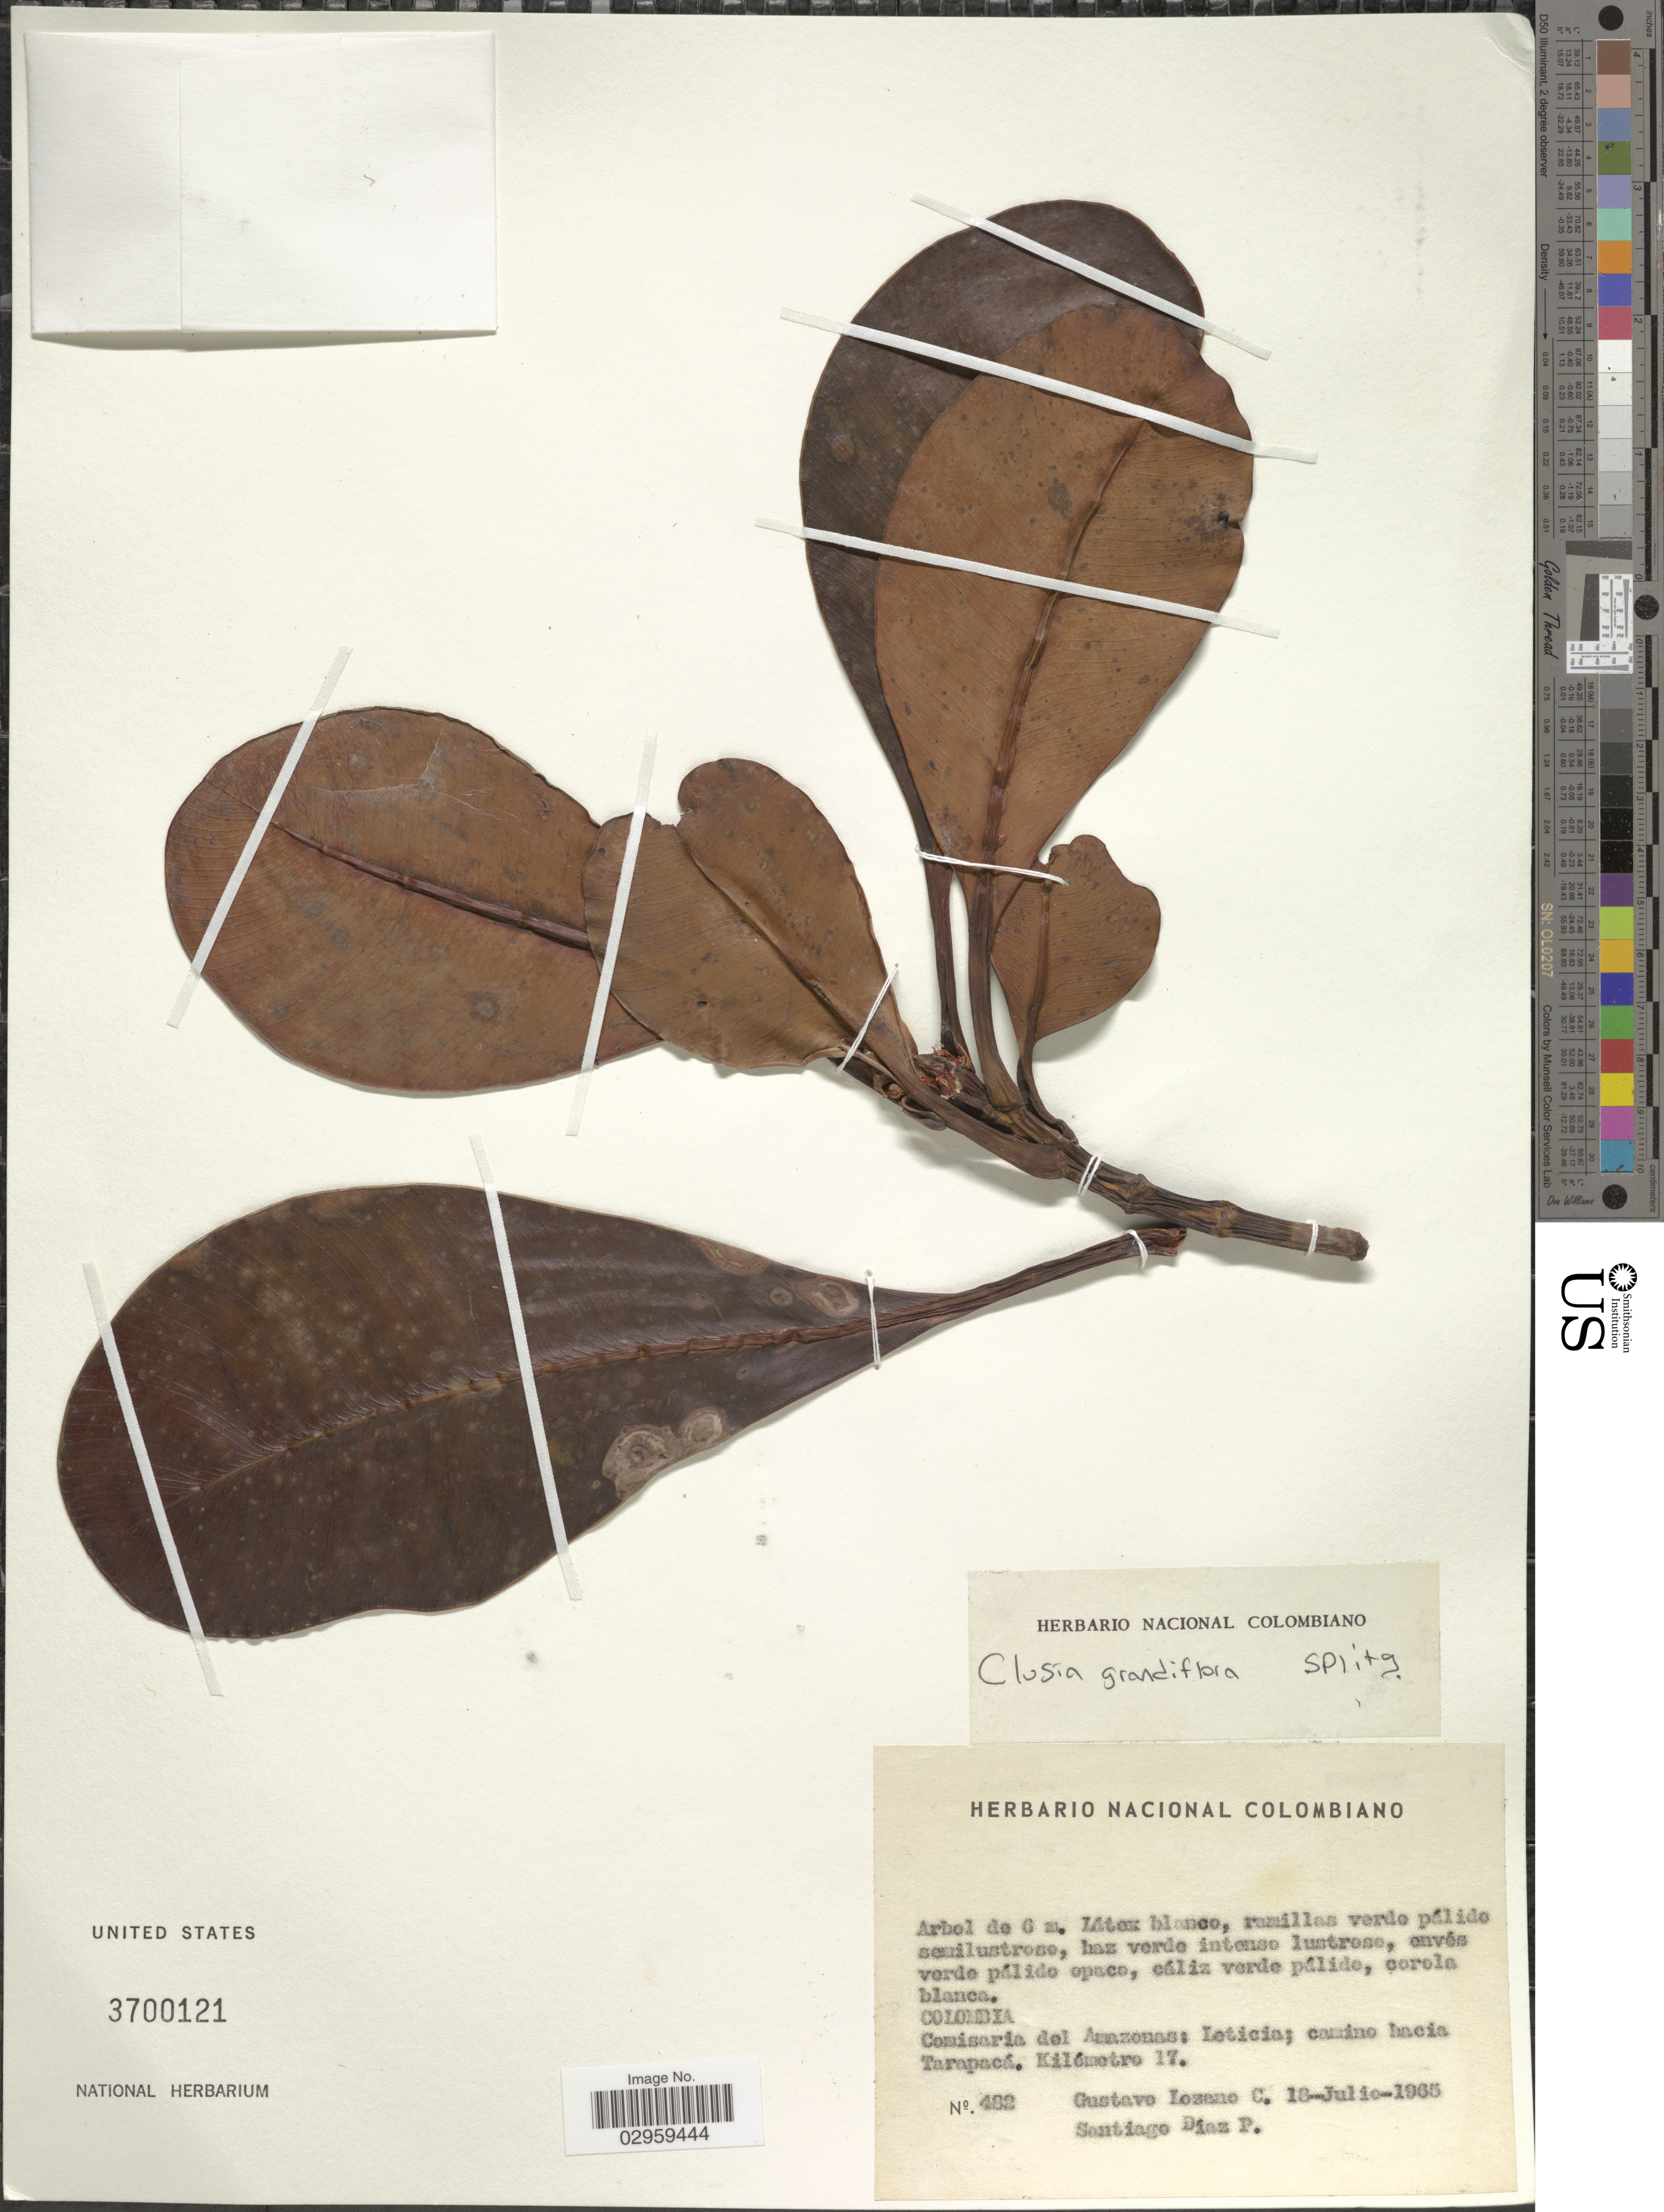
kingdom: Plantae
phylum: Tracheophyta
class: Magnoliopsida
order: Malpighiales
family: Clusiaceae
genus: Clusia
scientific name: Clusia grandiflora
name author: Splitg.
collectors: G. Lozano-Contreras & S. Diaz P.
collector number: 482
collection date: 1965-07-18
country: Colombia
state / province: Amazônas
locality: Comisaria del Amazonas: Leticia; camino hacia Tarapacá. Kilómetro 17.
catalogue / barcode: US 3700121